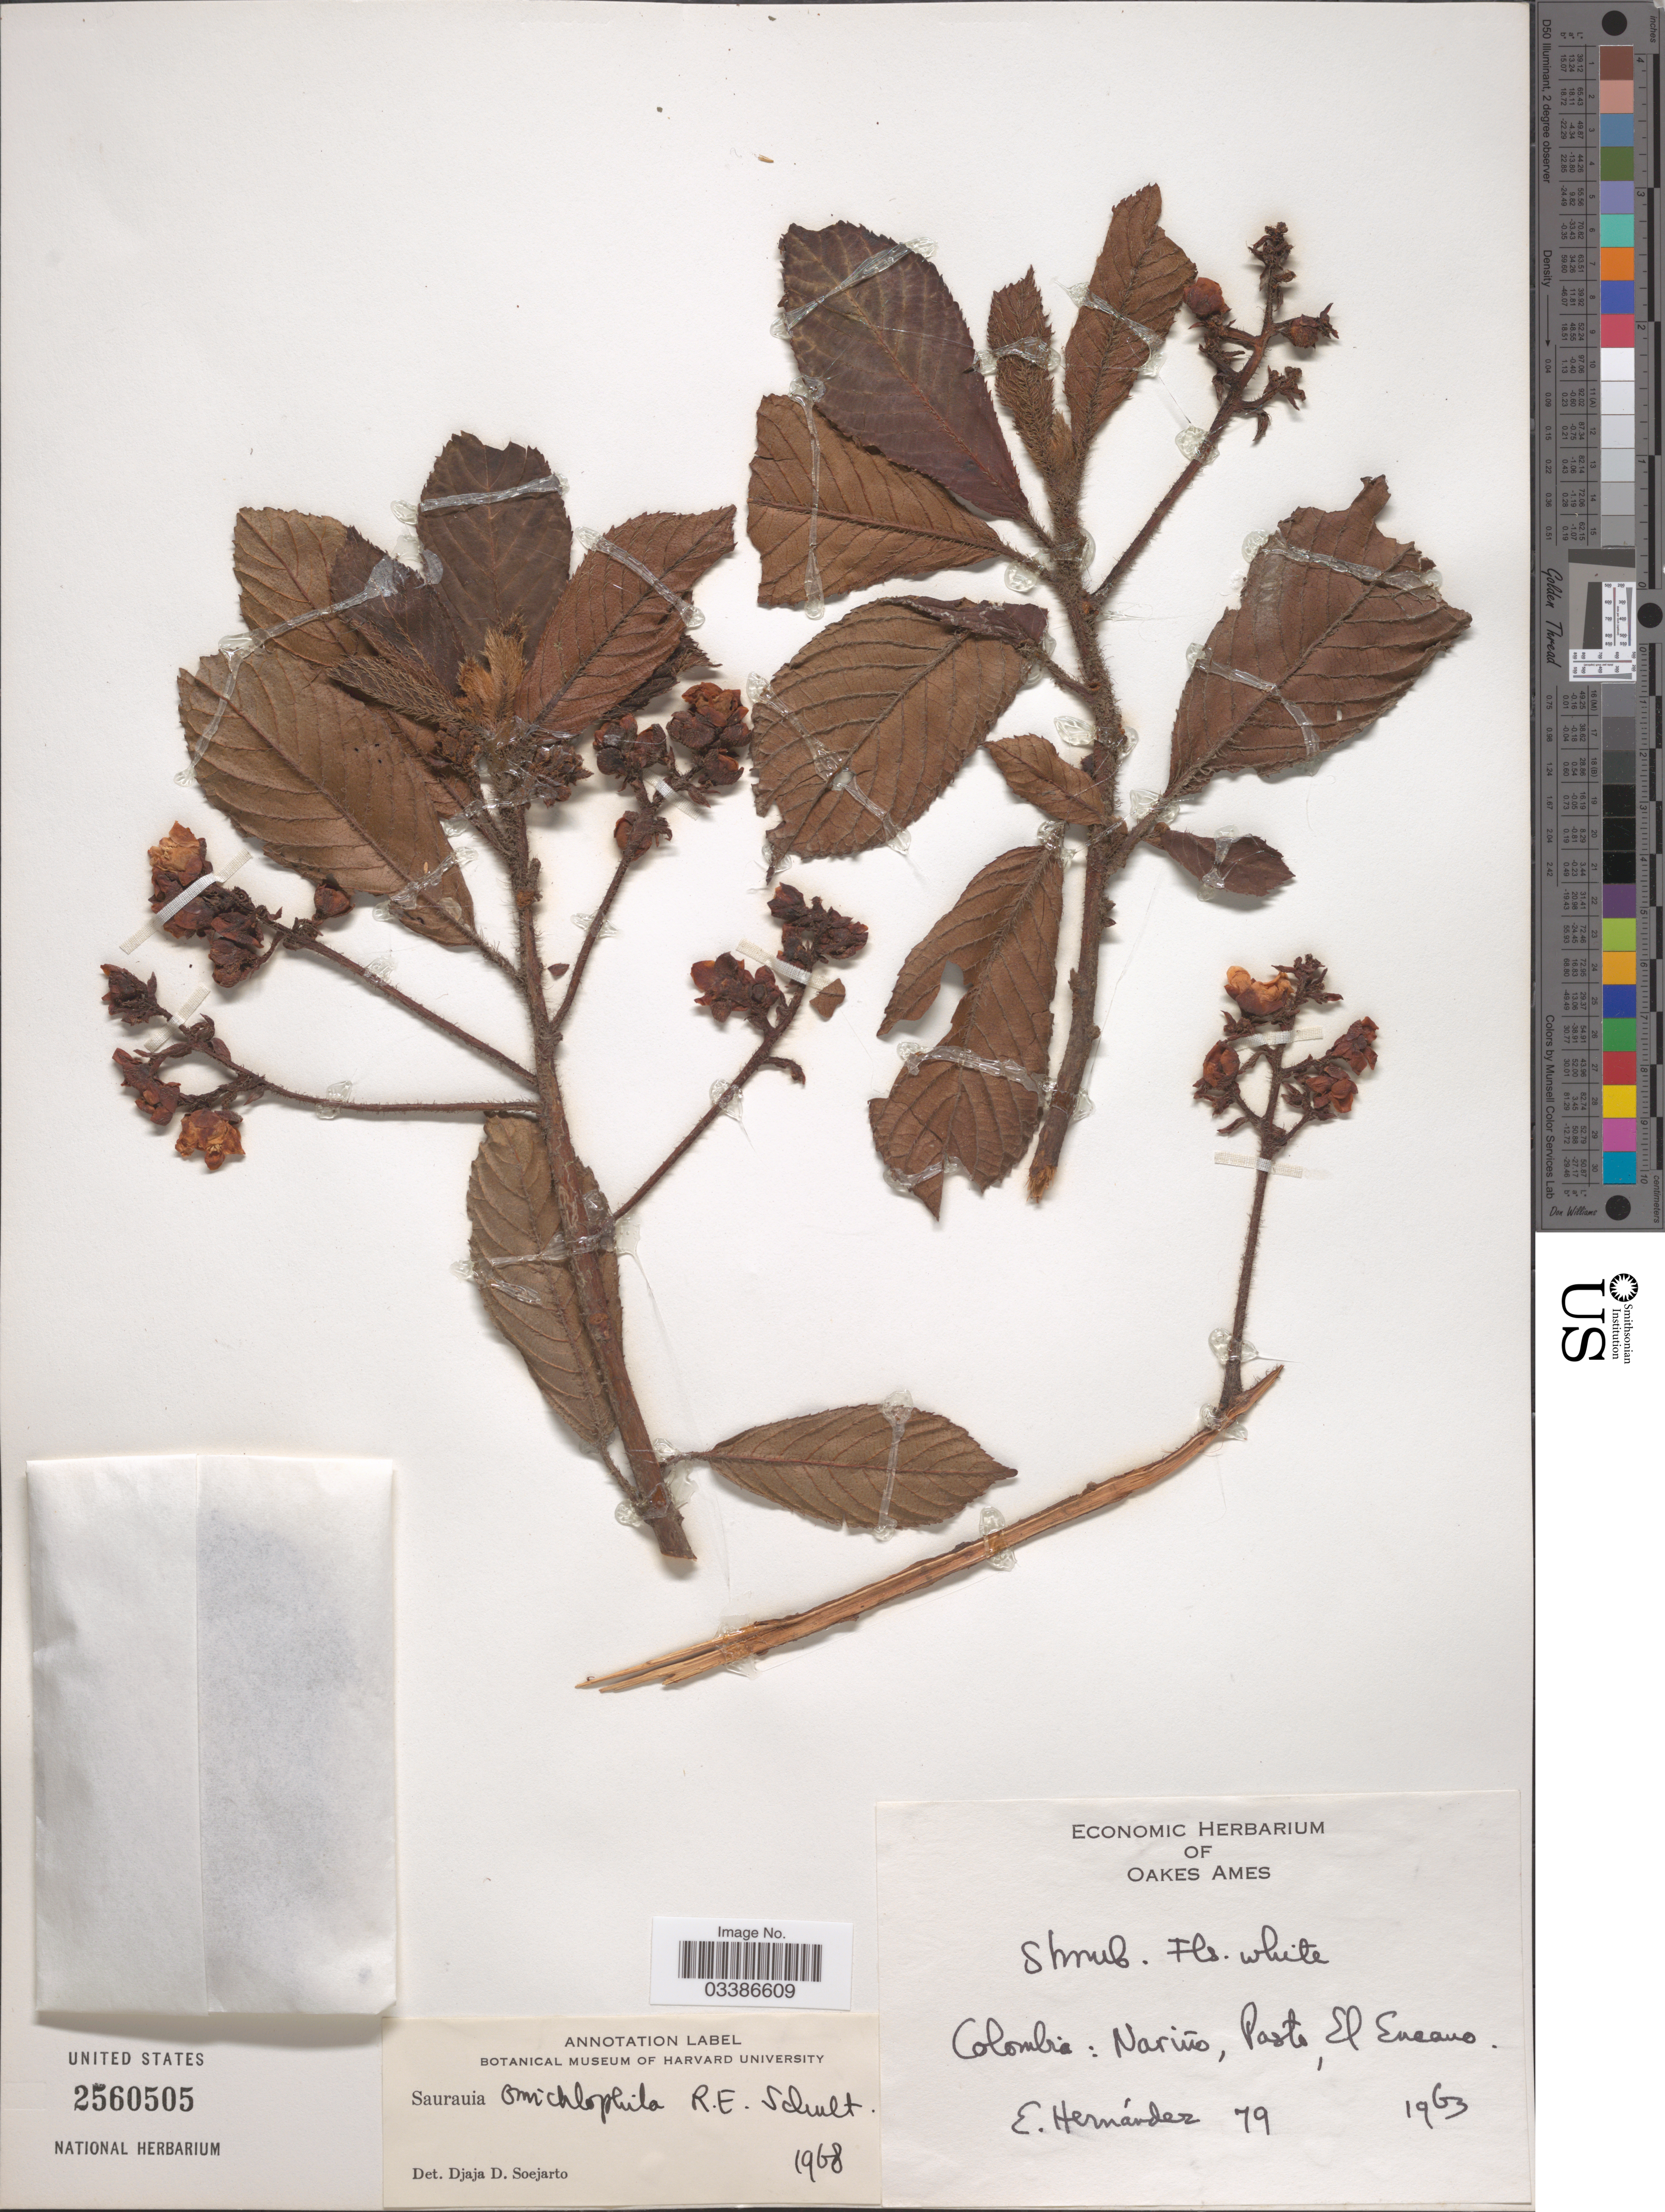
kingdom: Plantae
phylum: Tracheophyta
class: Magnoliopsida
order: Ericales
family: Actinidiaceae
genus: Saurauia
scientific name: Saurauia omichlophila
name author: R.E. Schult.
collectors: E. Hernández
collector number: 79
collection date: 1963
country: Colombia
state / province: Nariño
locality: Pasto, El Encano.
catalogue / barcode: US 2560505